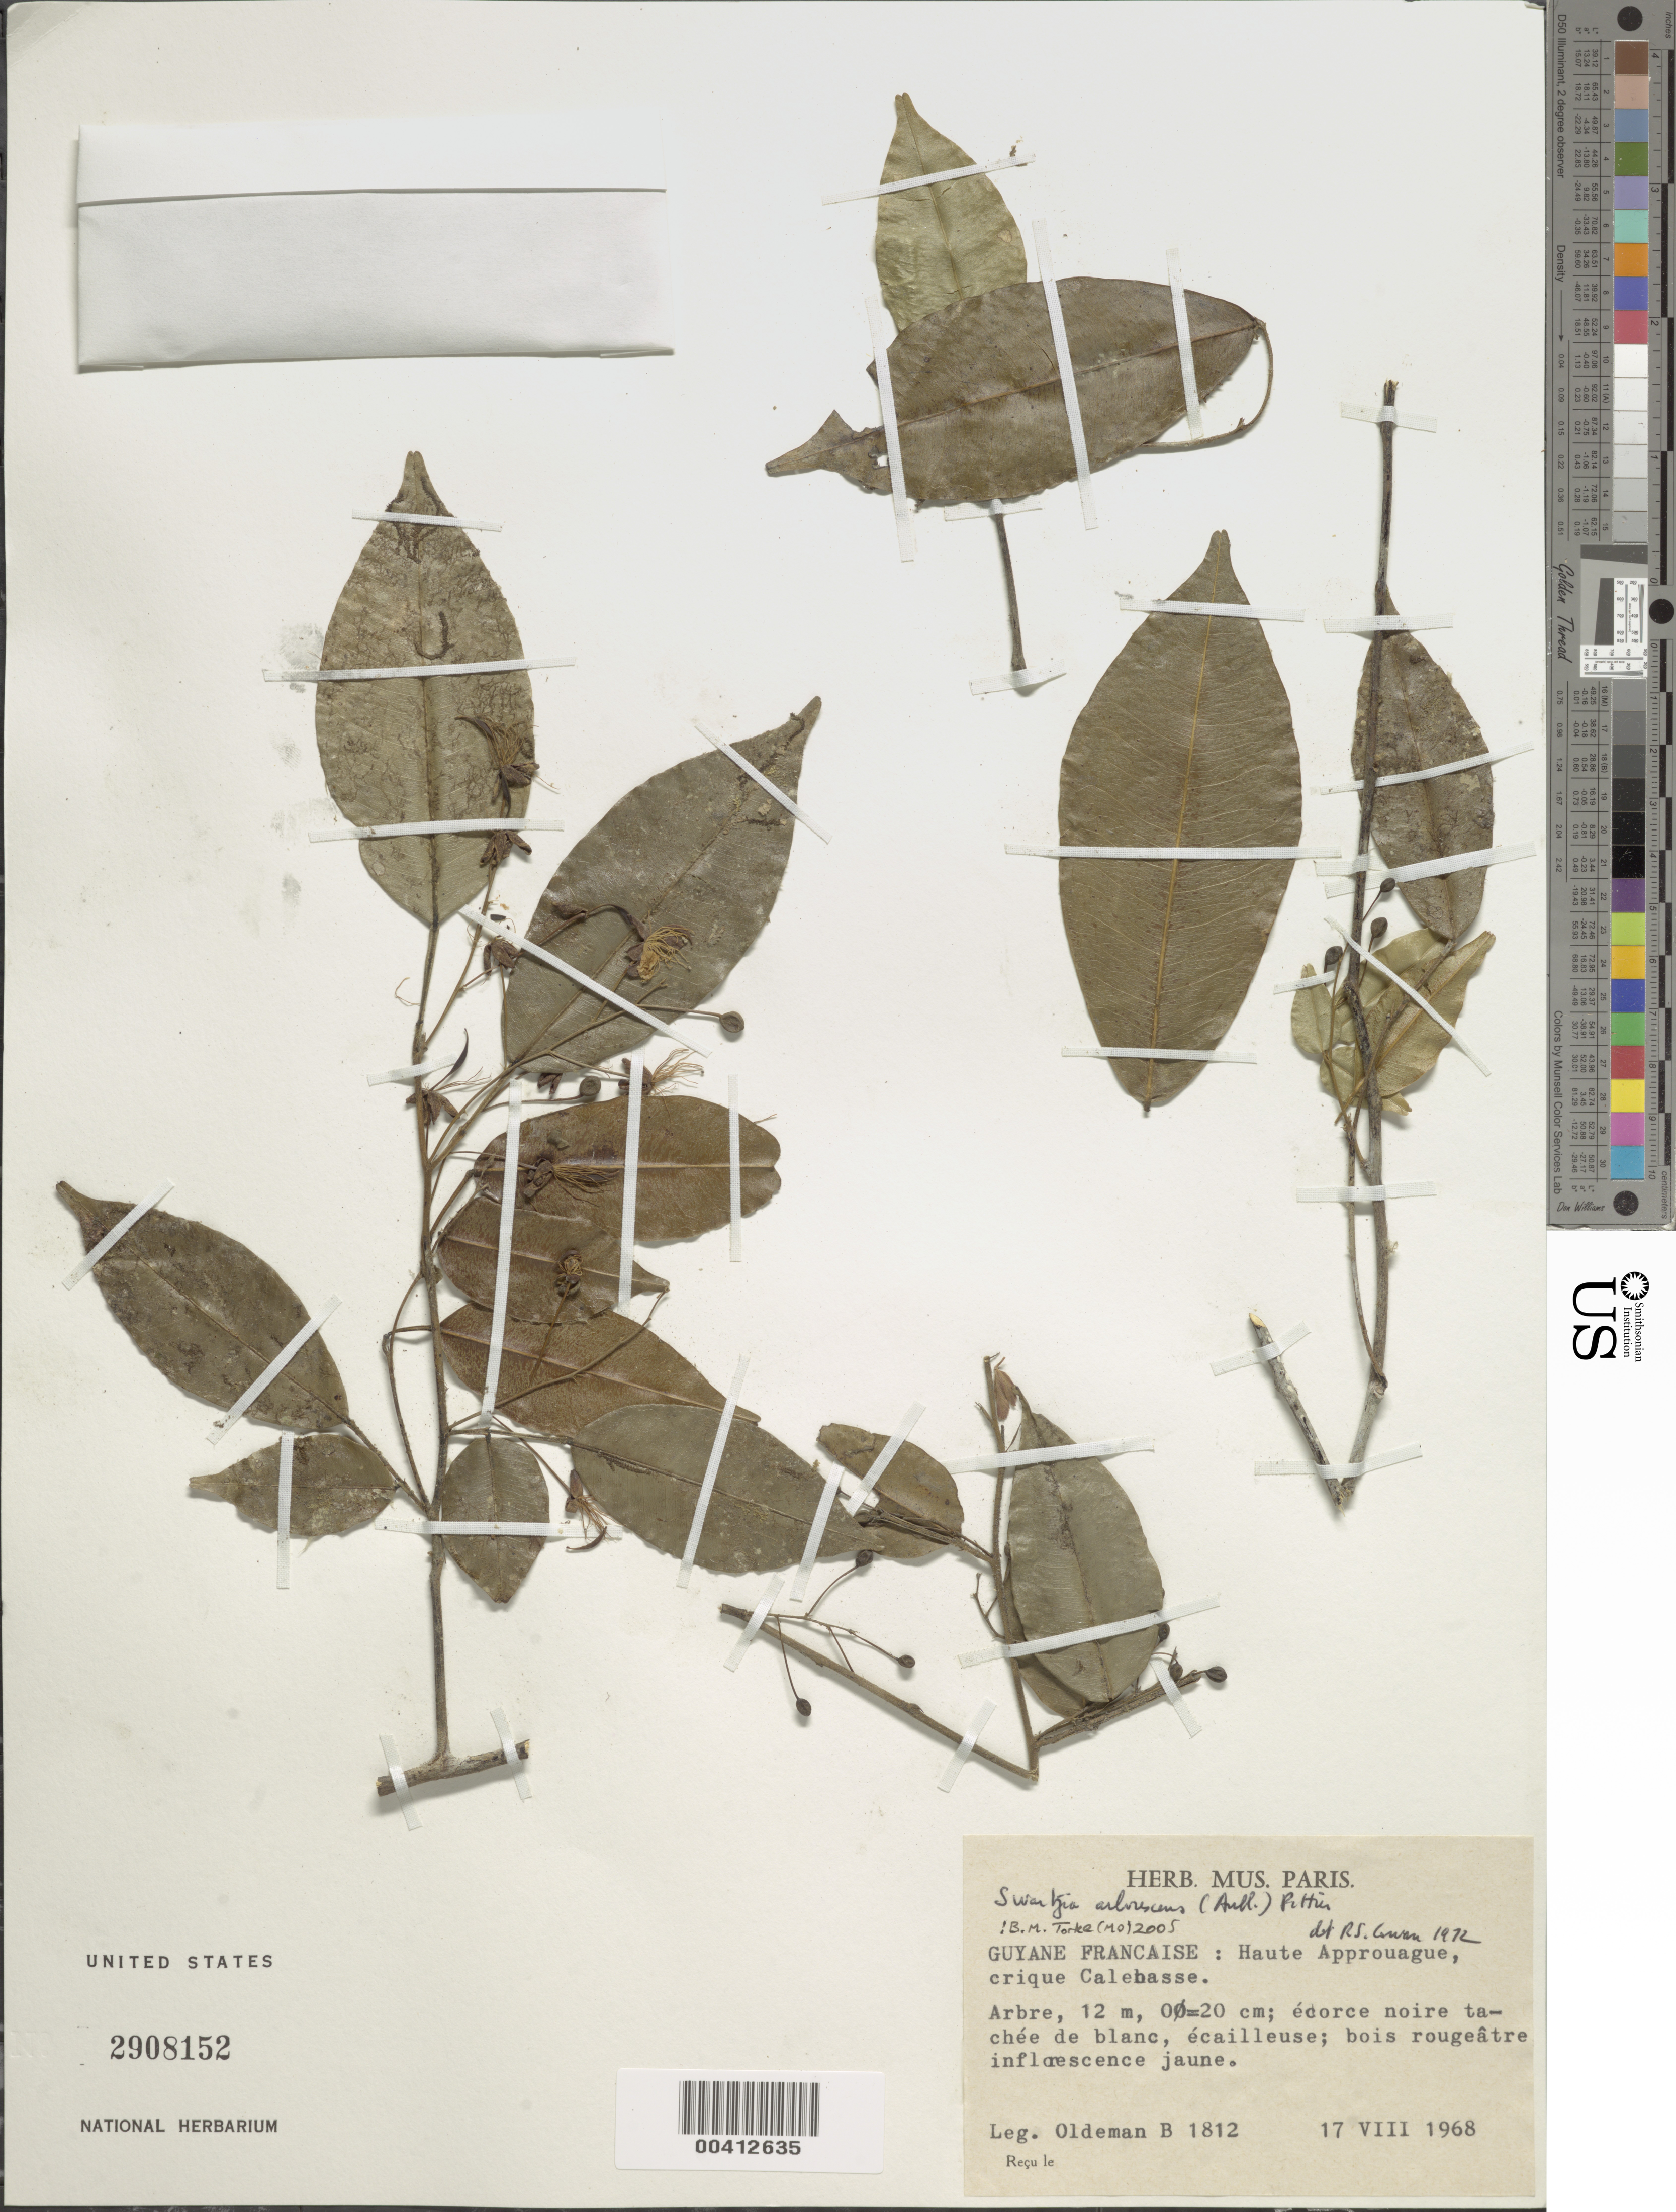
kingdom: Plantae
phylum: Tracheophyta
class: Magnoliopsida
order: Fabales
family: Fabaceae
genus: Swartzia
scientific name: Swartzia arborescens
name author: (Aubl.) Pittier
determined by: Cowan, R. S.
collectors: R. Oldeman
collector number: B 1812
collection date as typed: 17 Aug 1968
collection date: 1968-08-17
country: French Guiana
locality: Haute approuague, crique calebasse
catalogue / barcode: US 2908152